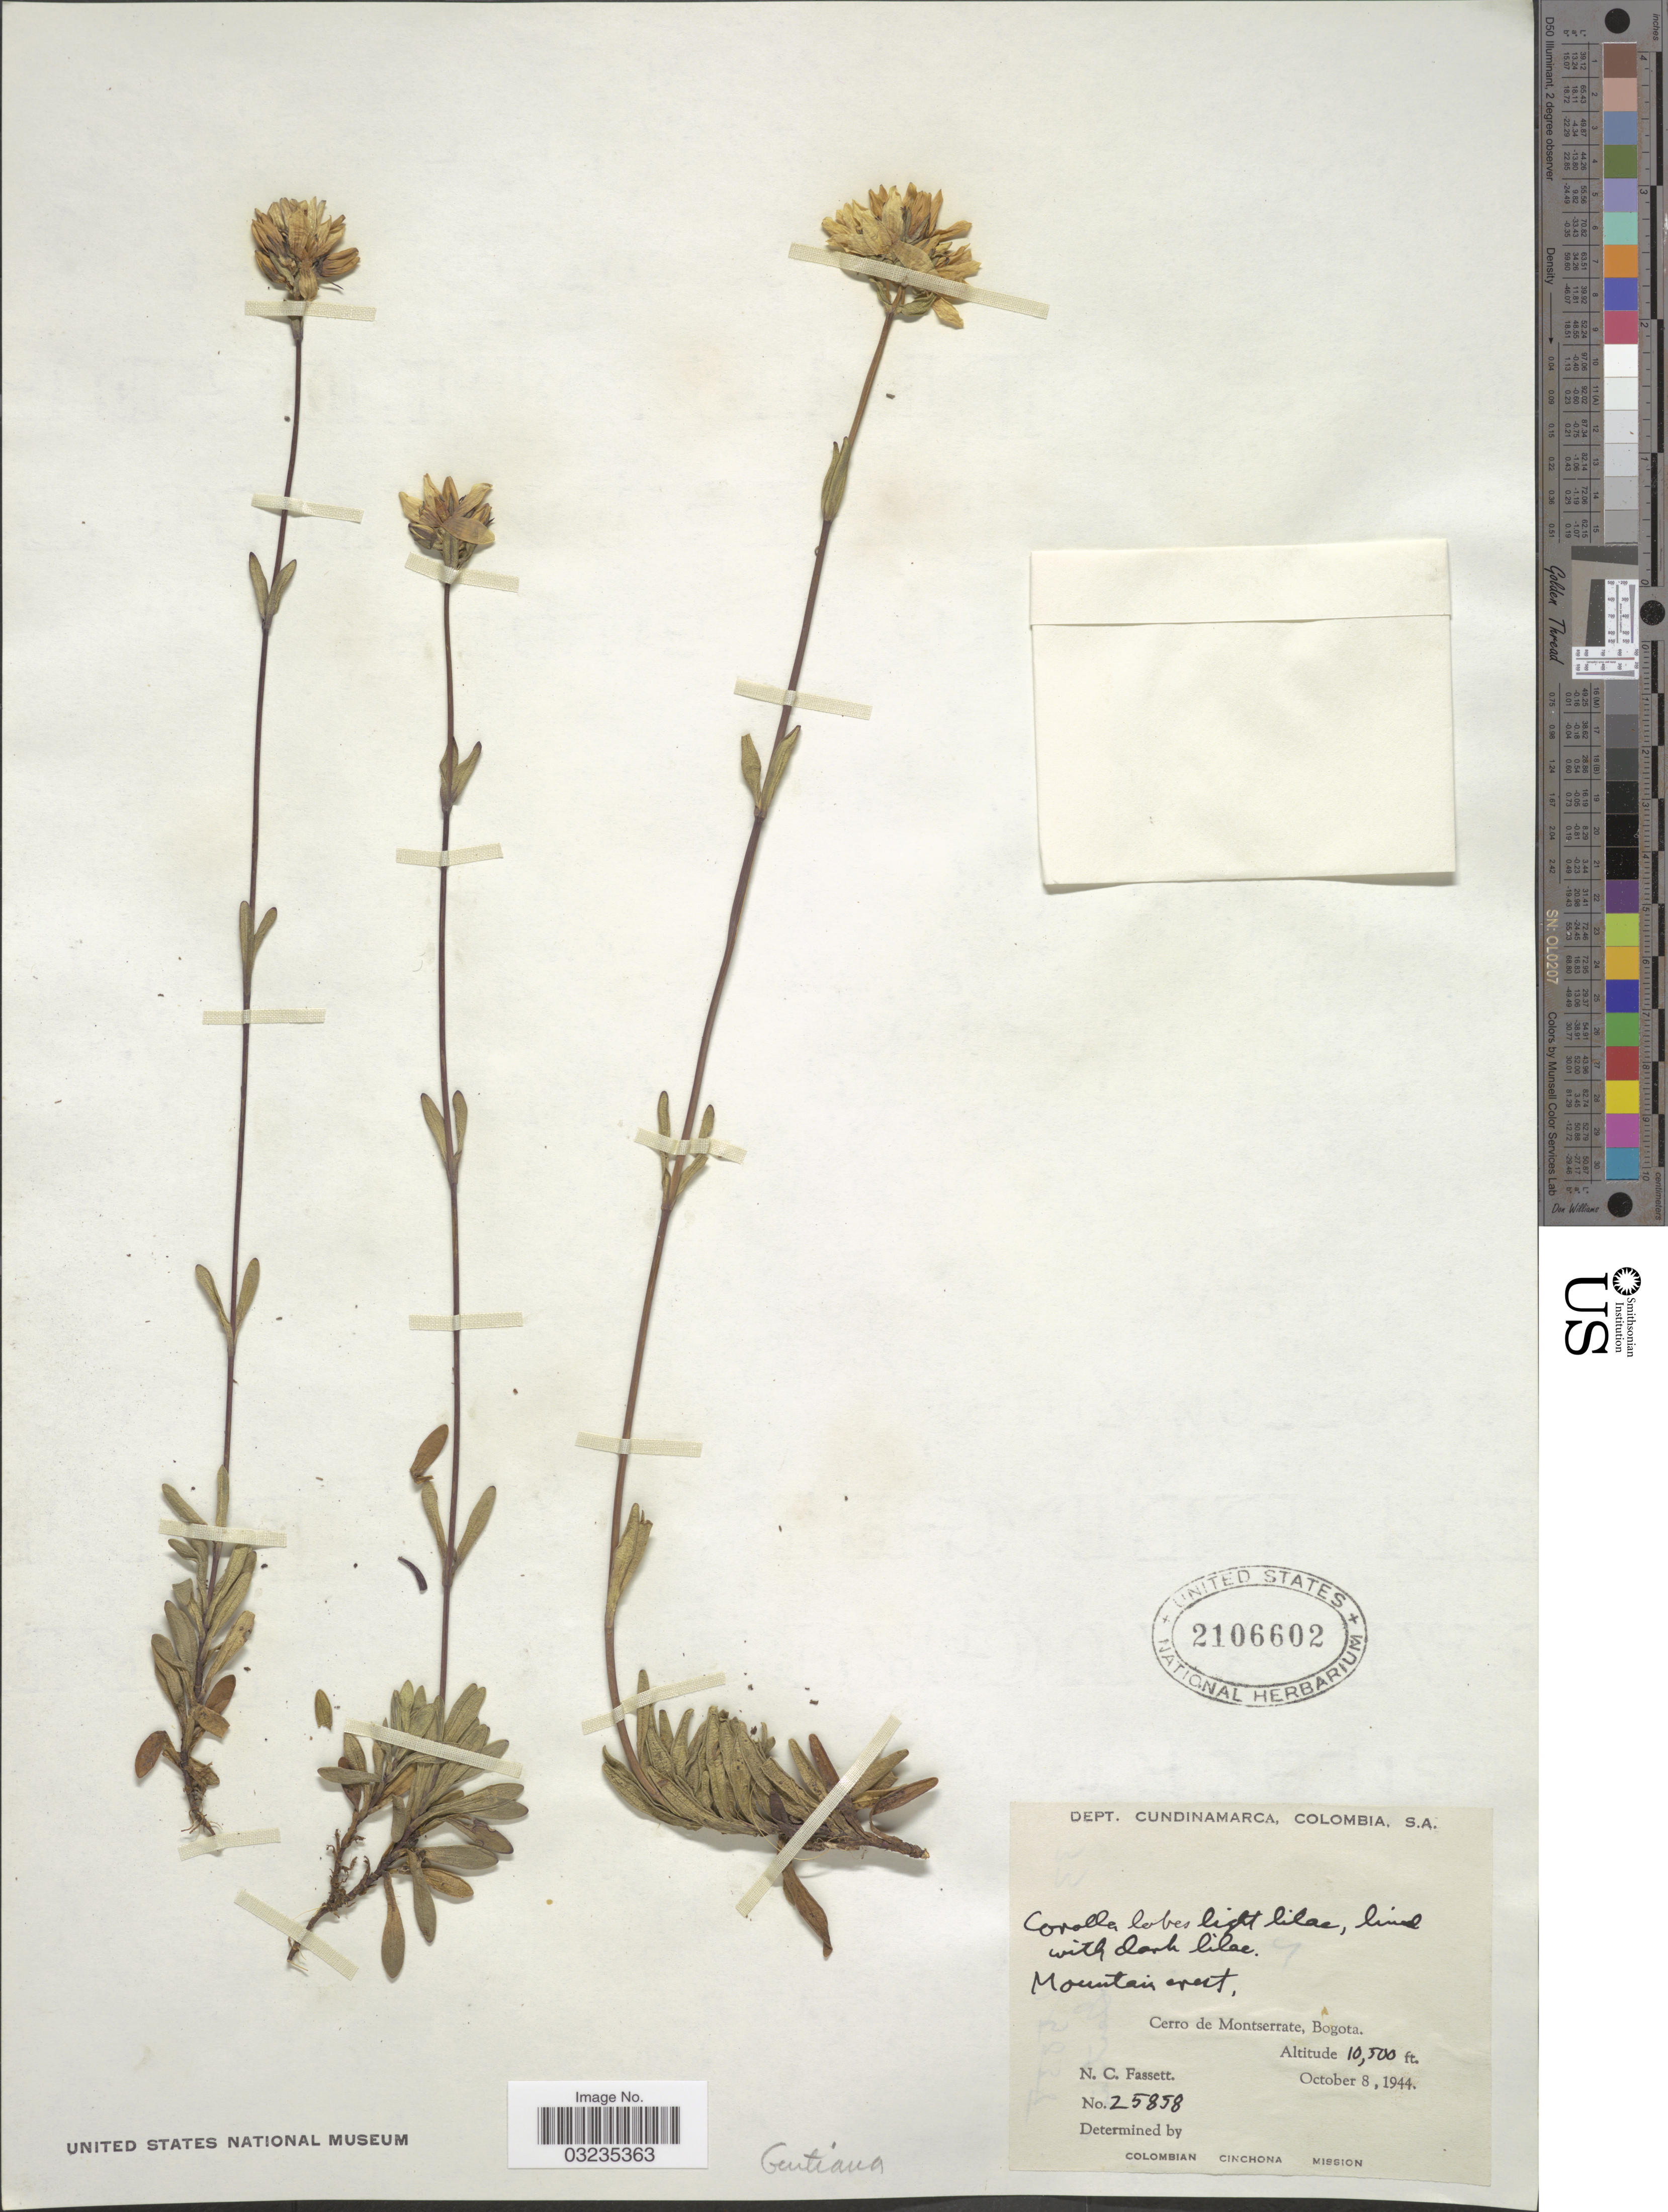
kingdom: Plantae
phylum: Tracheophyta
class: Magnoliopsida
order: Gentianales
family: Gentianaceae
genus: Gentiana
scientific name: Gentiana sp.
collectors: N. C. Fassett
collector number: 25858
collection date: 1944-10-08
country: Colombia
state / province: Cundinamarca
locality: Dept. Cundinamarca, Cerro de Montserrate, Bogota.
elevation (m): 3200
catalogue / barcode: US 2106602